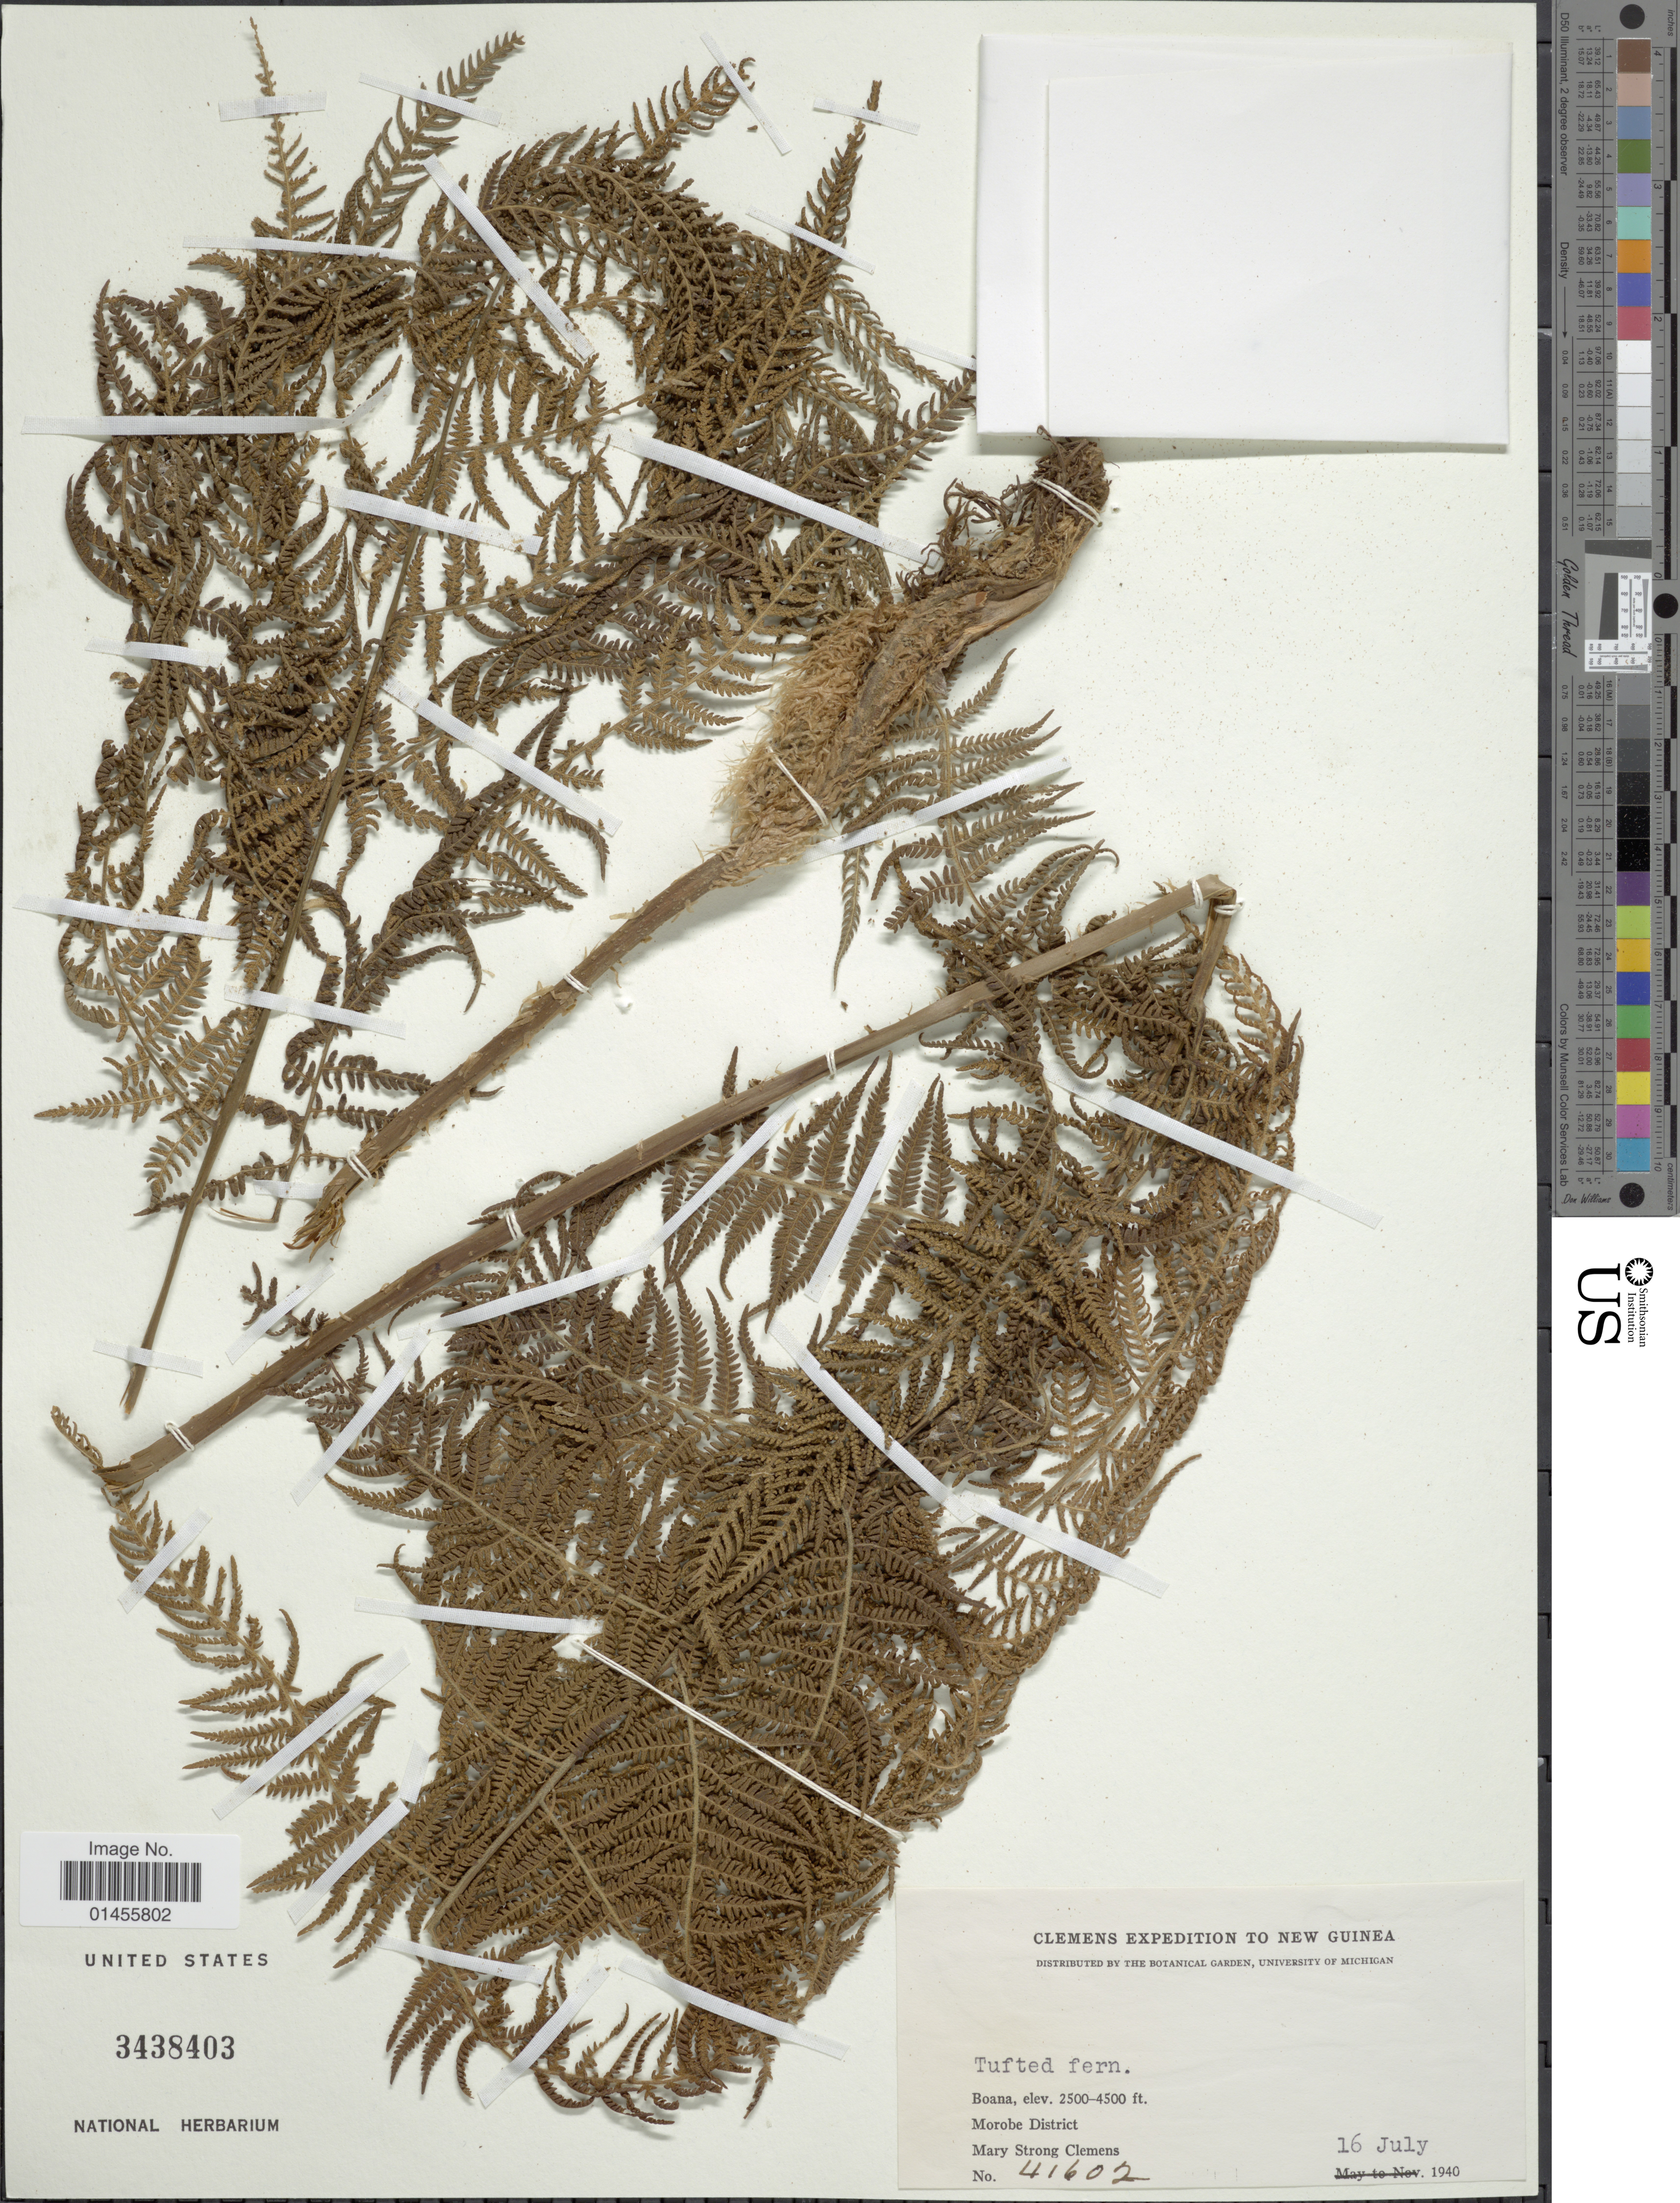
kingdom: Plantae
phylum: Tracheophyta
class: Polypodiopsida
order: Cyatheales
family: Cyatheaceae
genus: Alsophila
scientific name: Alsophila sp.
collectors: M. S. Clemens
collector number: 41602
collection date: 1940-07-16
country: Papua New Guinea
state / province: Morobe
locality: New Guinea. Boana. Morobe District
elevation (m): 762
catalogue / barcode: US 3438403